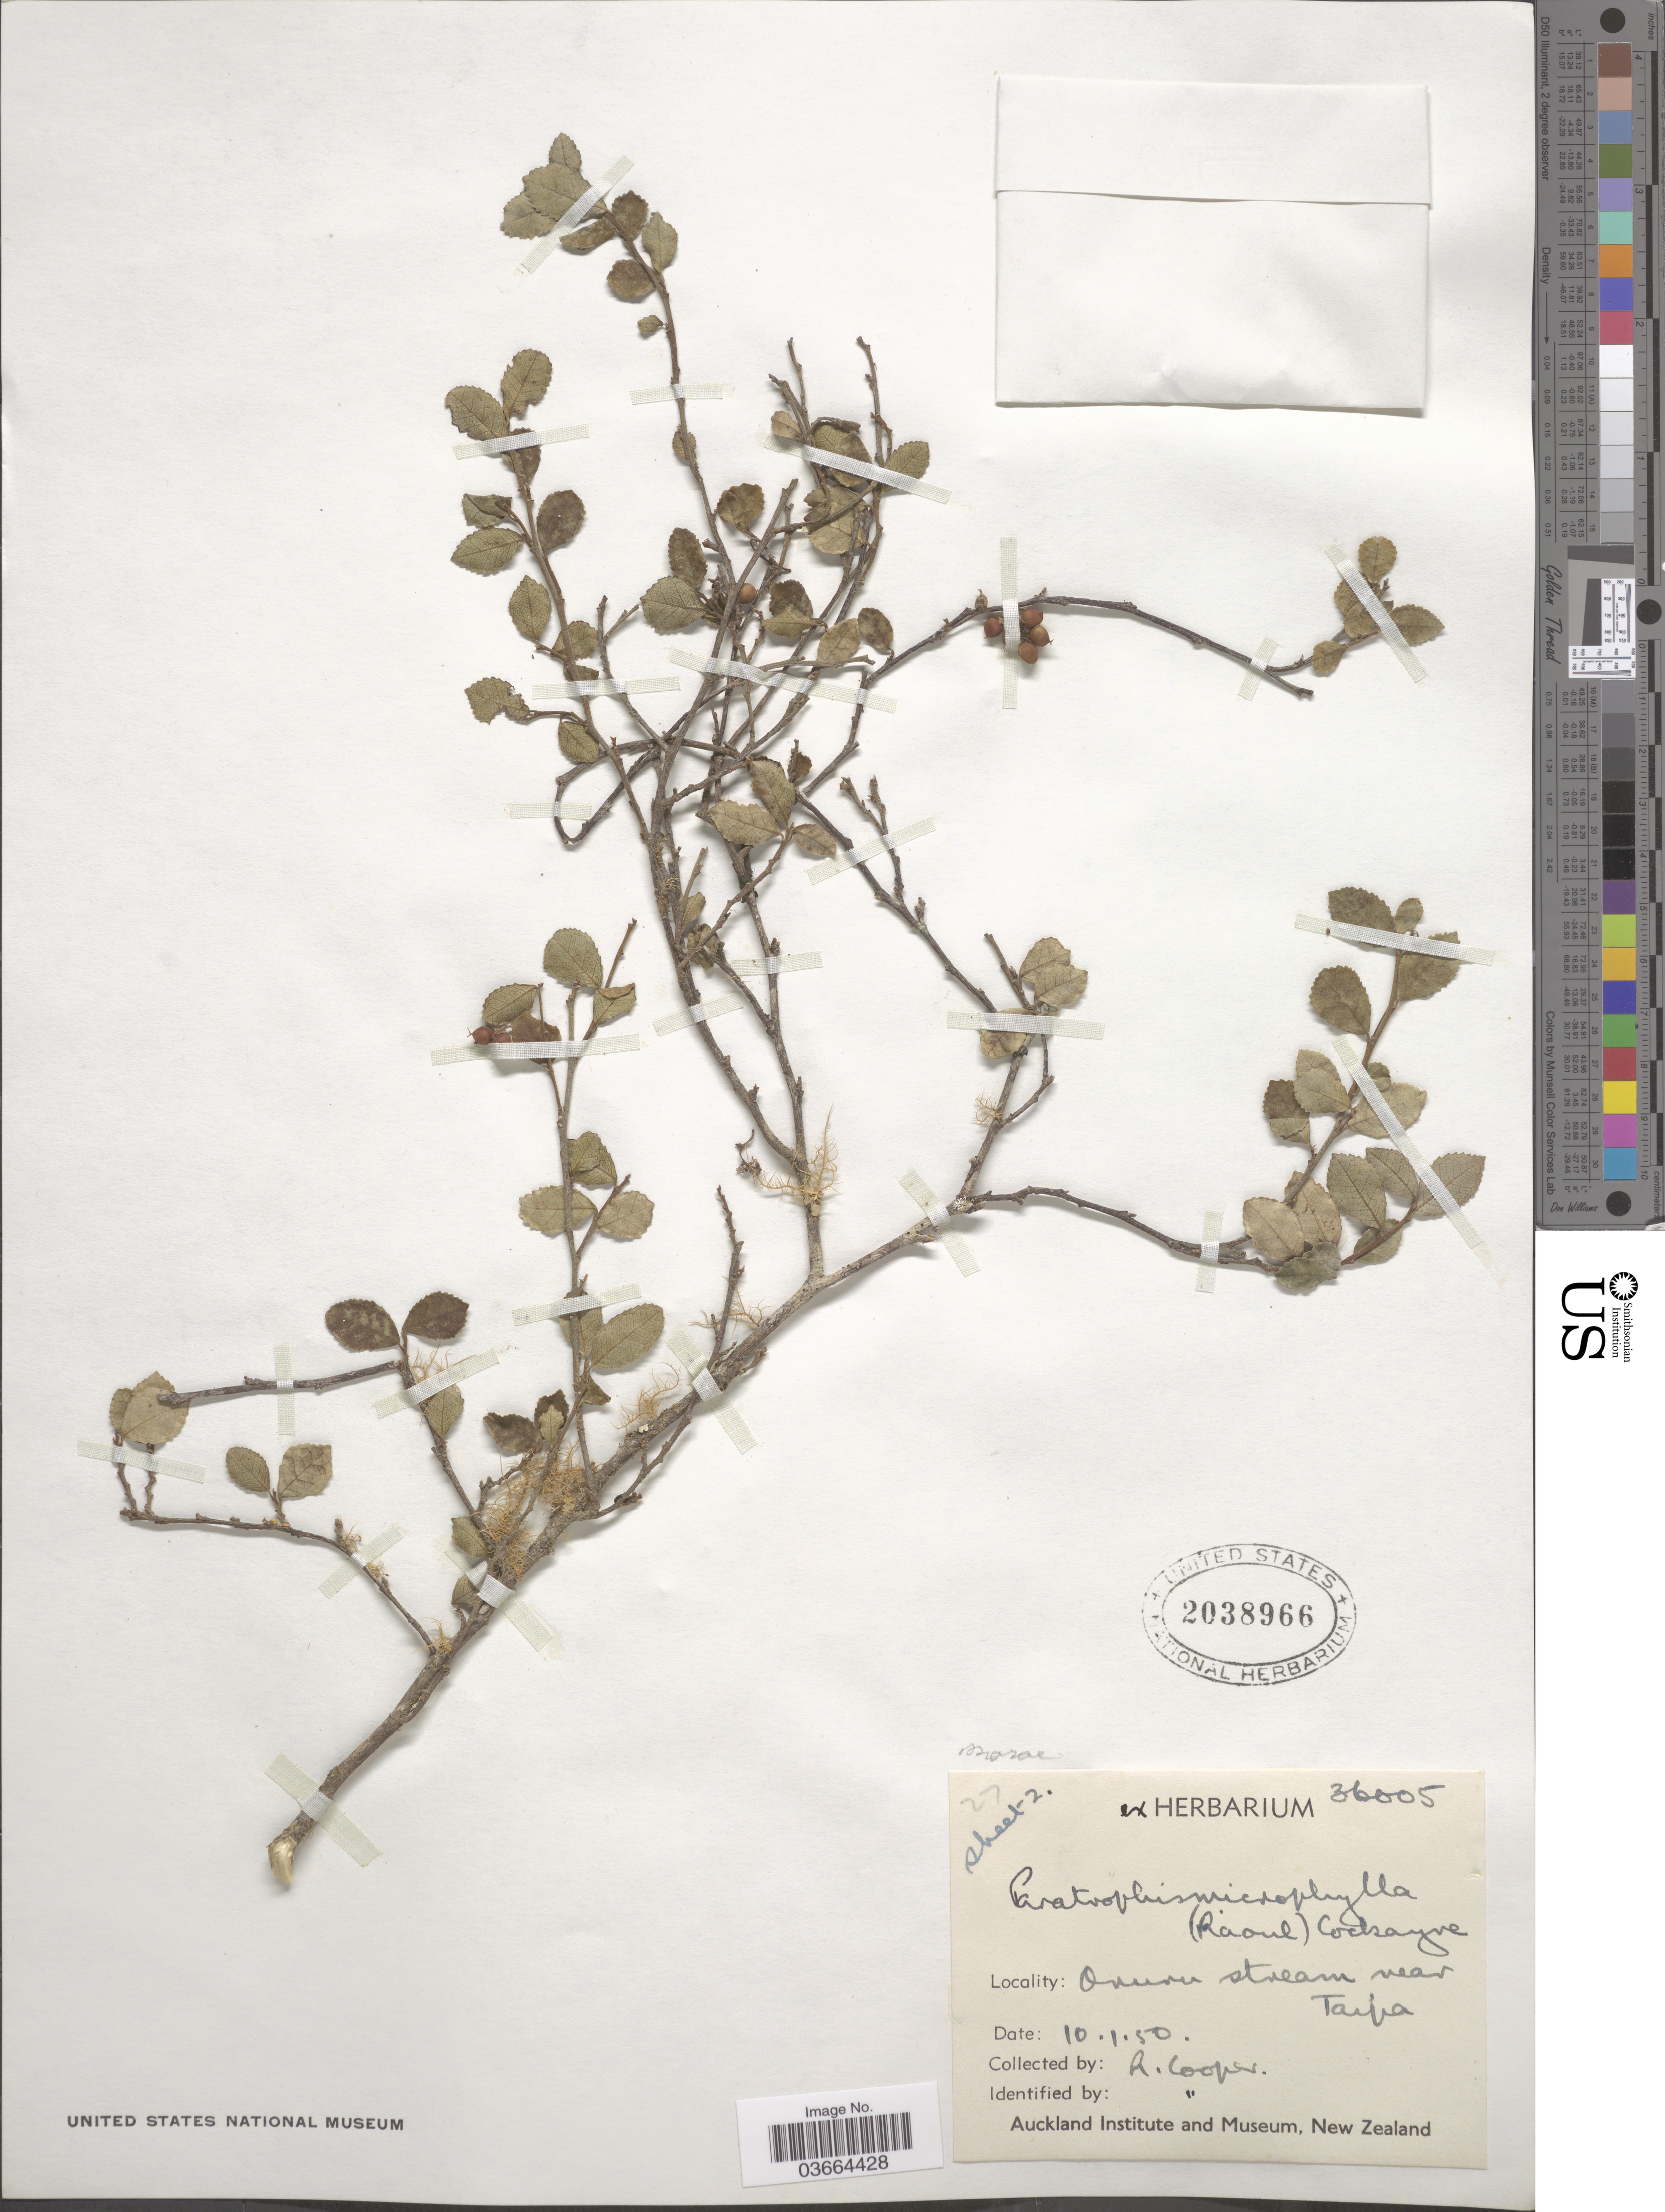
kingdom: Plantae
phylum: Tracheophyta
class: Magnoliopsida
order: Rosales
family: Moraceae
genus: Paratrophis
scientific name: Paratrophis microphylla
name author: (Raoul) Cockayne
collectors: R. Cooper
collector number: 36005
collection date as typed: Transcribed d/m/y: 10/1/50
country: New Zealand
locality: Oruru stream near Taipa.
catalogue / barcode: US 2038966